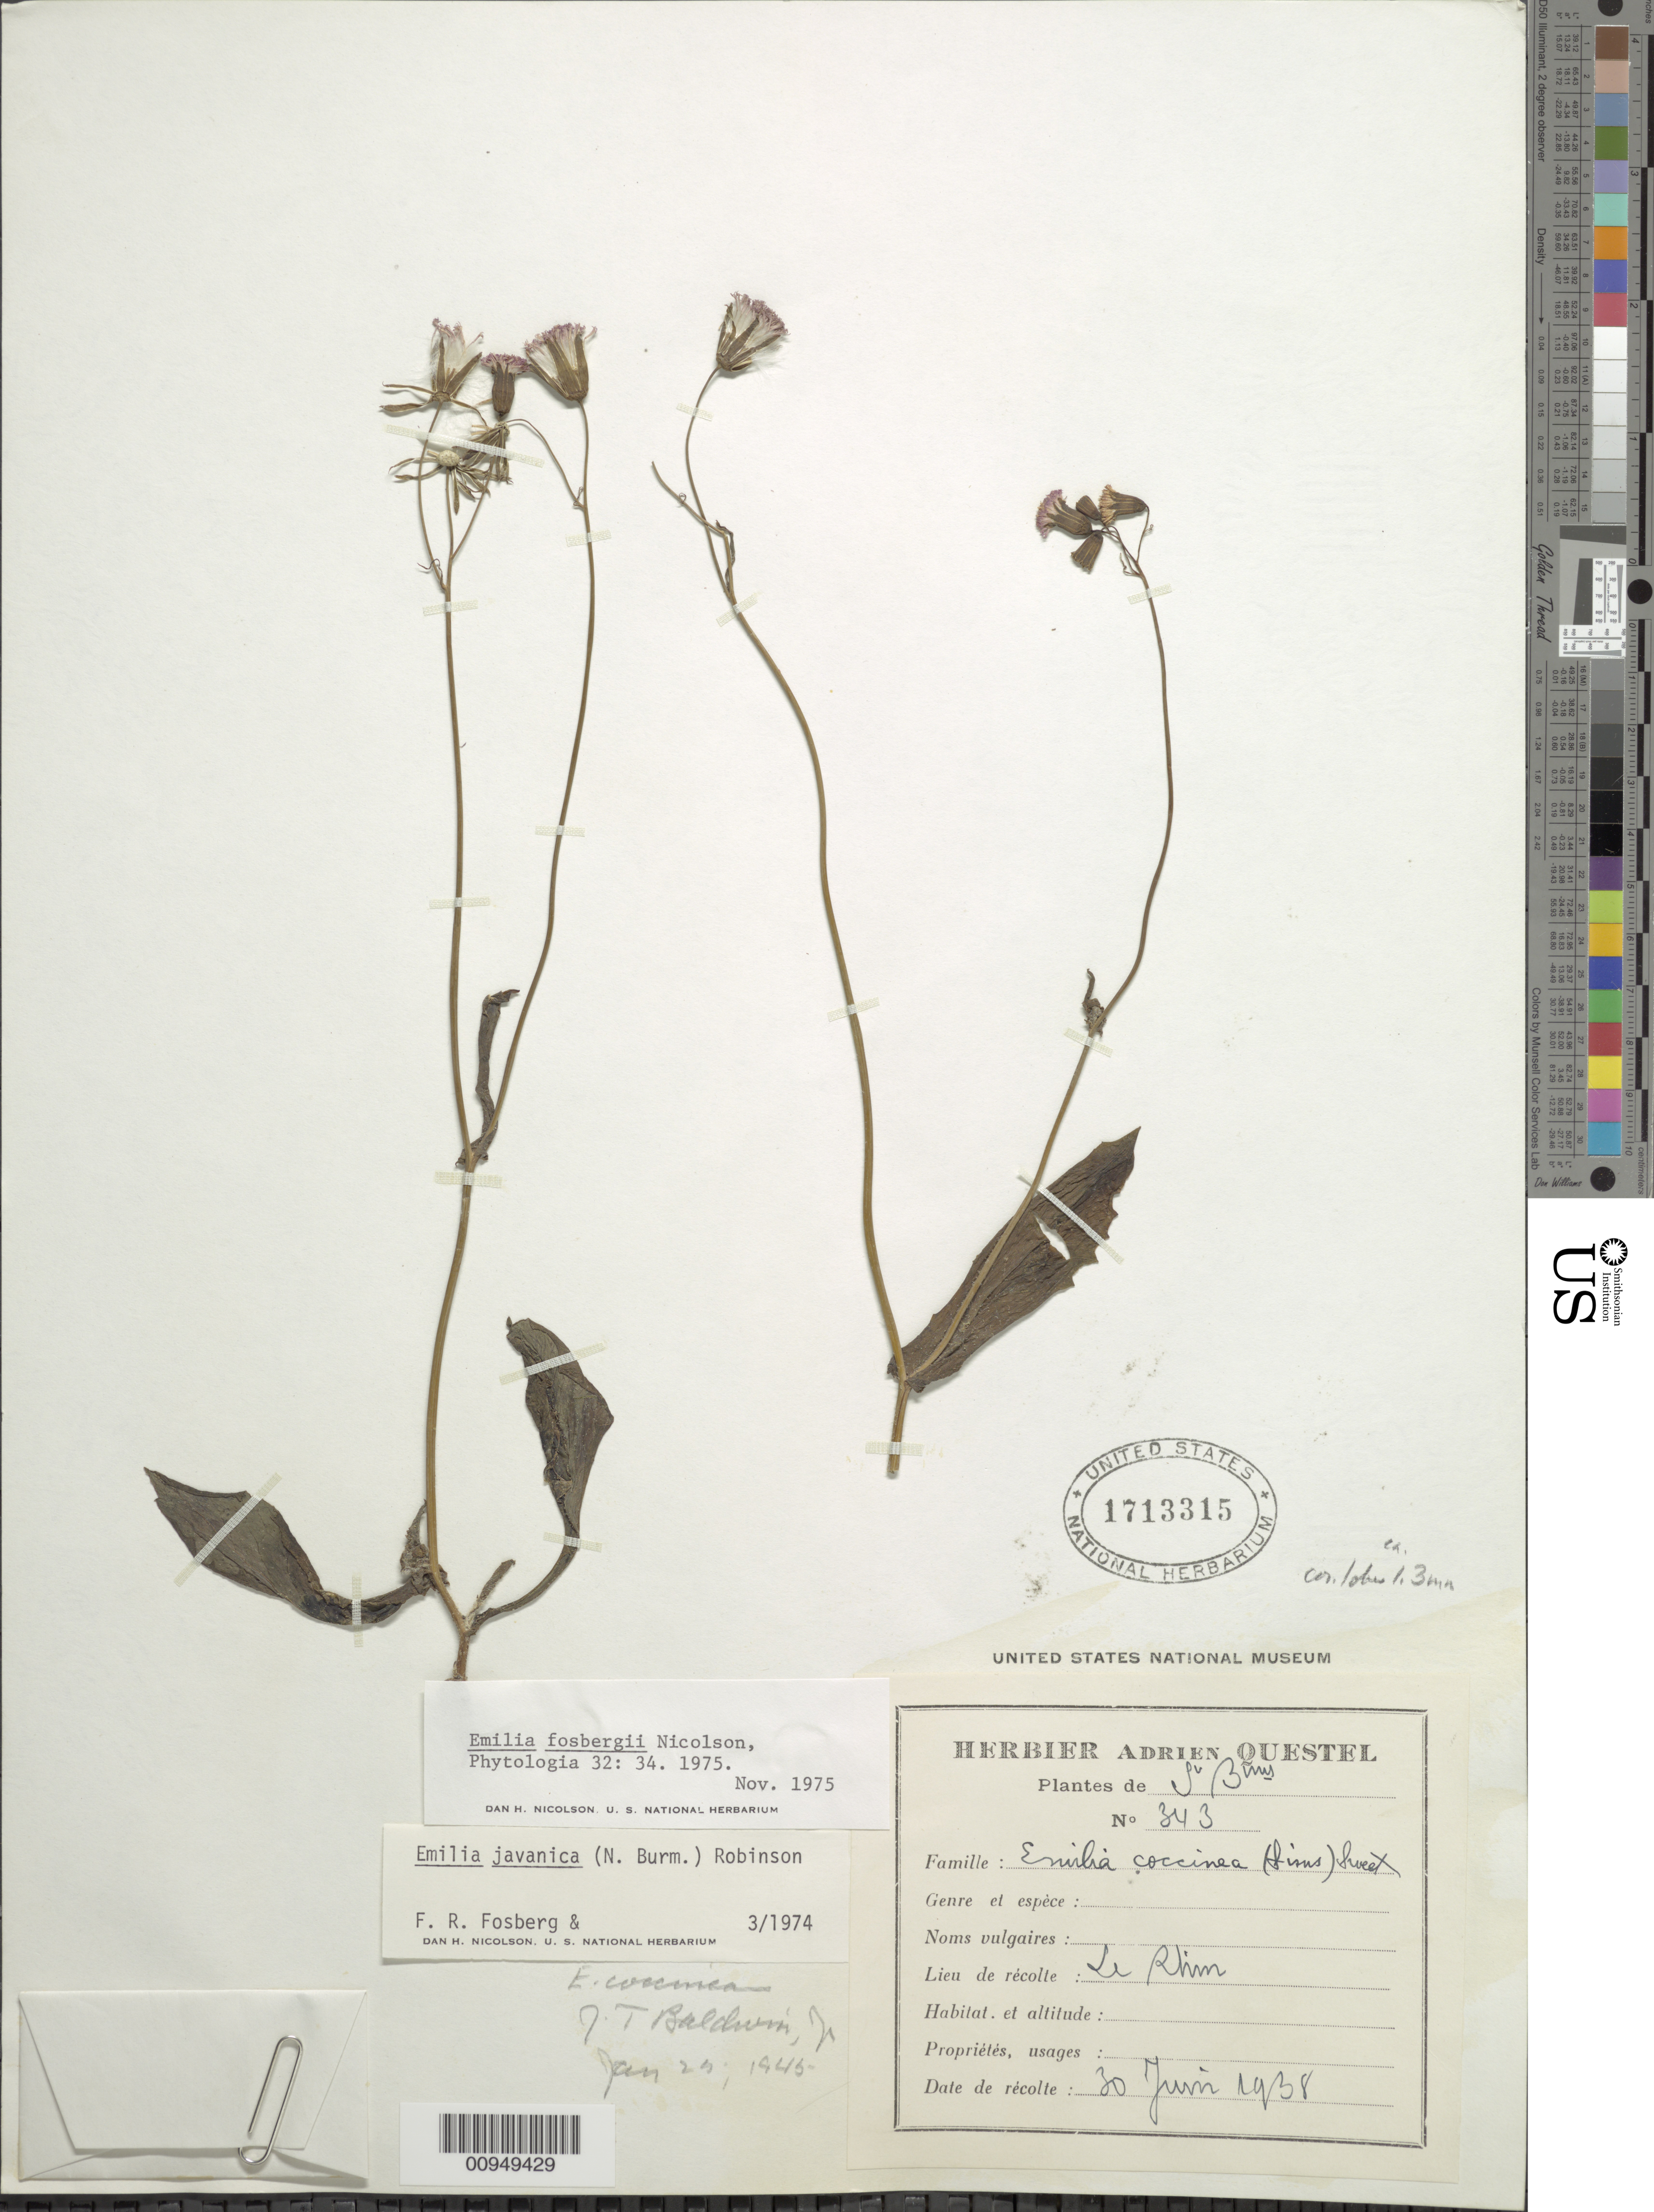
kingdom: Plantae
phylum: Tracheophyta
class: Magnoliopsida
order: Asterales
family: Asteraceae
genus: Emilia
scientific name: Emilia fosbergii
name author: Nicolson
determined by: Nicolson, Dan H.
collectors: A. Quetsel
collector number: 343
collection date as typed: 30 Jun 1938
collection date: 1938-06-30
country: Saint Barthélemy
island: St. Barthélemy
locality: "le Rhim"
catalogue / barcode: US 1713315